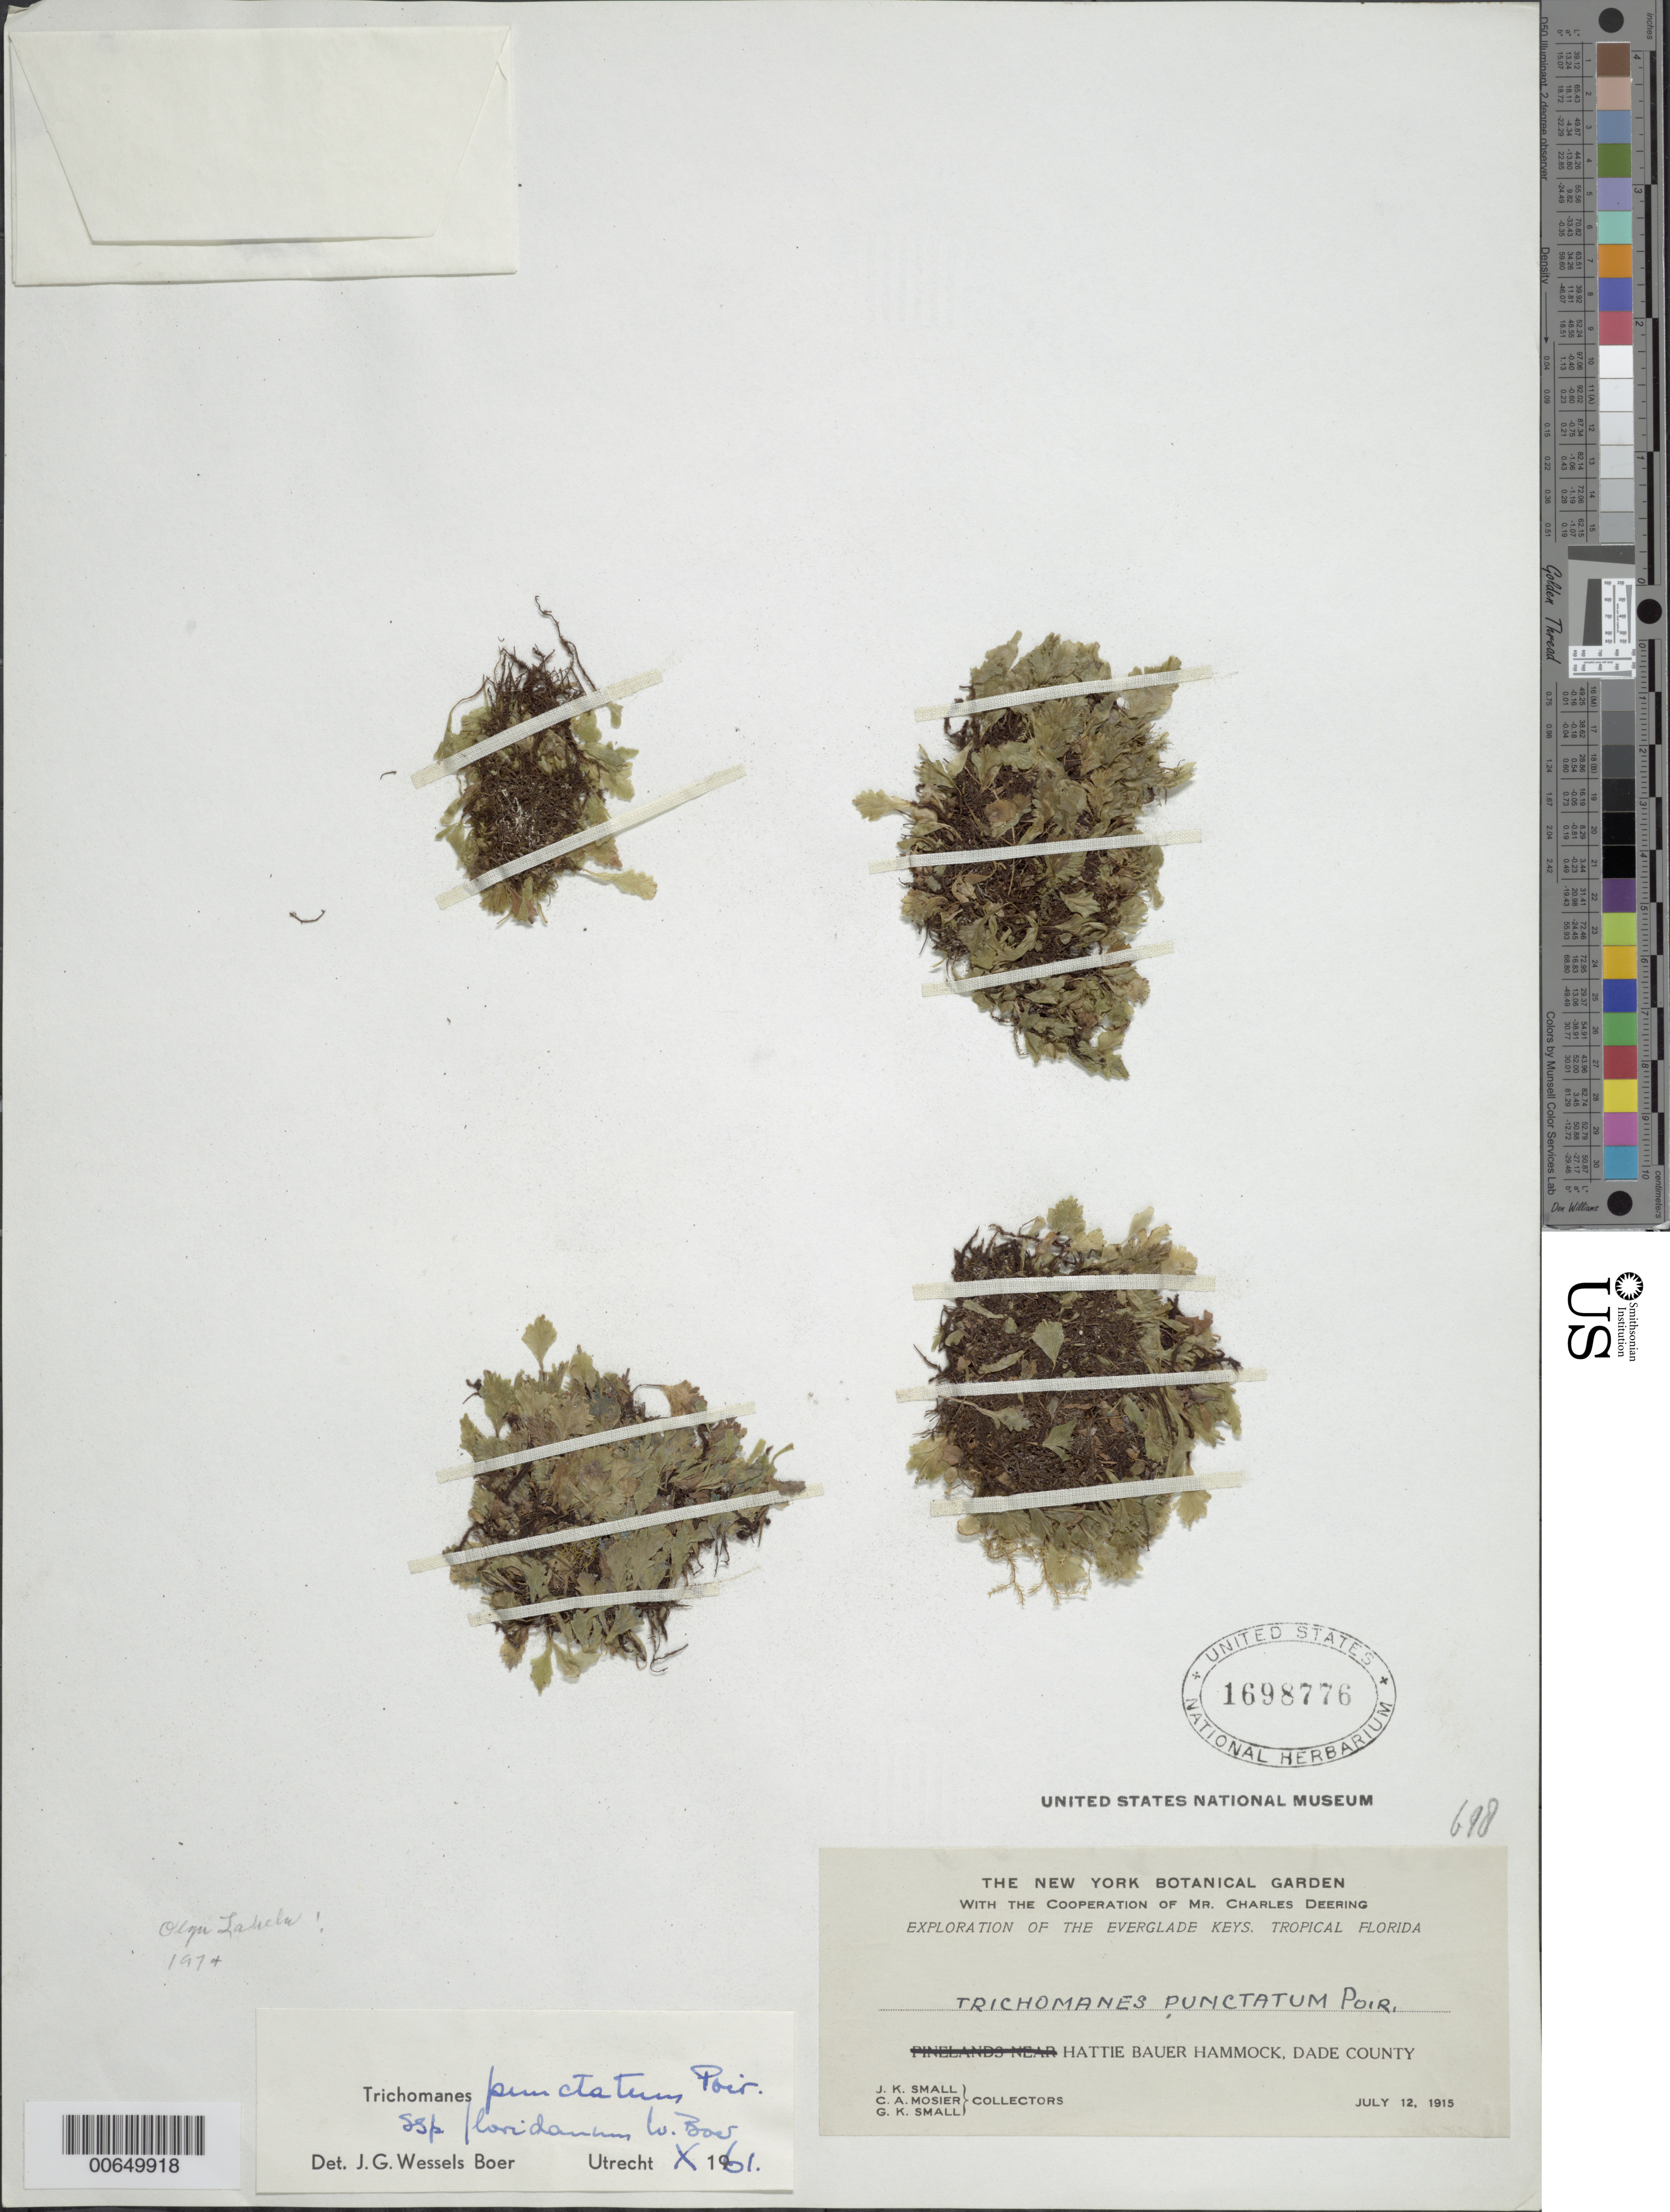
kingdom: Plantae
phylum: Tracheophyta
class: Polypodiopsida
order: Hymenophyllales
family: Hymenophyllaceae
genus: Didymoglossum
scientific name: Didymoglossum punctatum subsp. floridanum comb. nov., ined 2015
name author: (Poir.) Desv.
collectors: J. K. Small, C. A. Mosier & G. K. Small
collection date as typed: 12 Jul 1915 or 07 Dec 1915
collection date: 1915-07-12 or 1915-12-07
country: United States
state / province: Florida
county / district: Dade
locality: Hattie Bauer Hammock.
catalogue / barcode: US 1698776